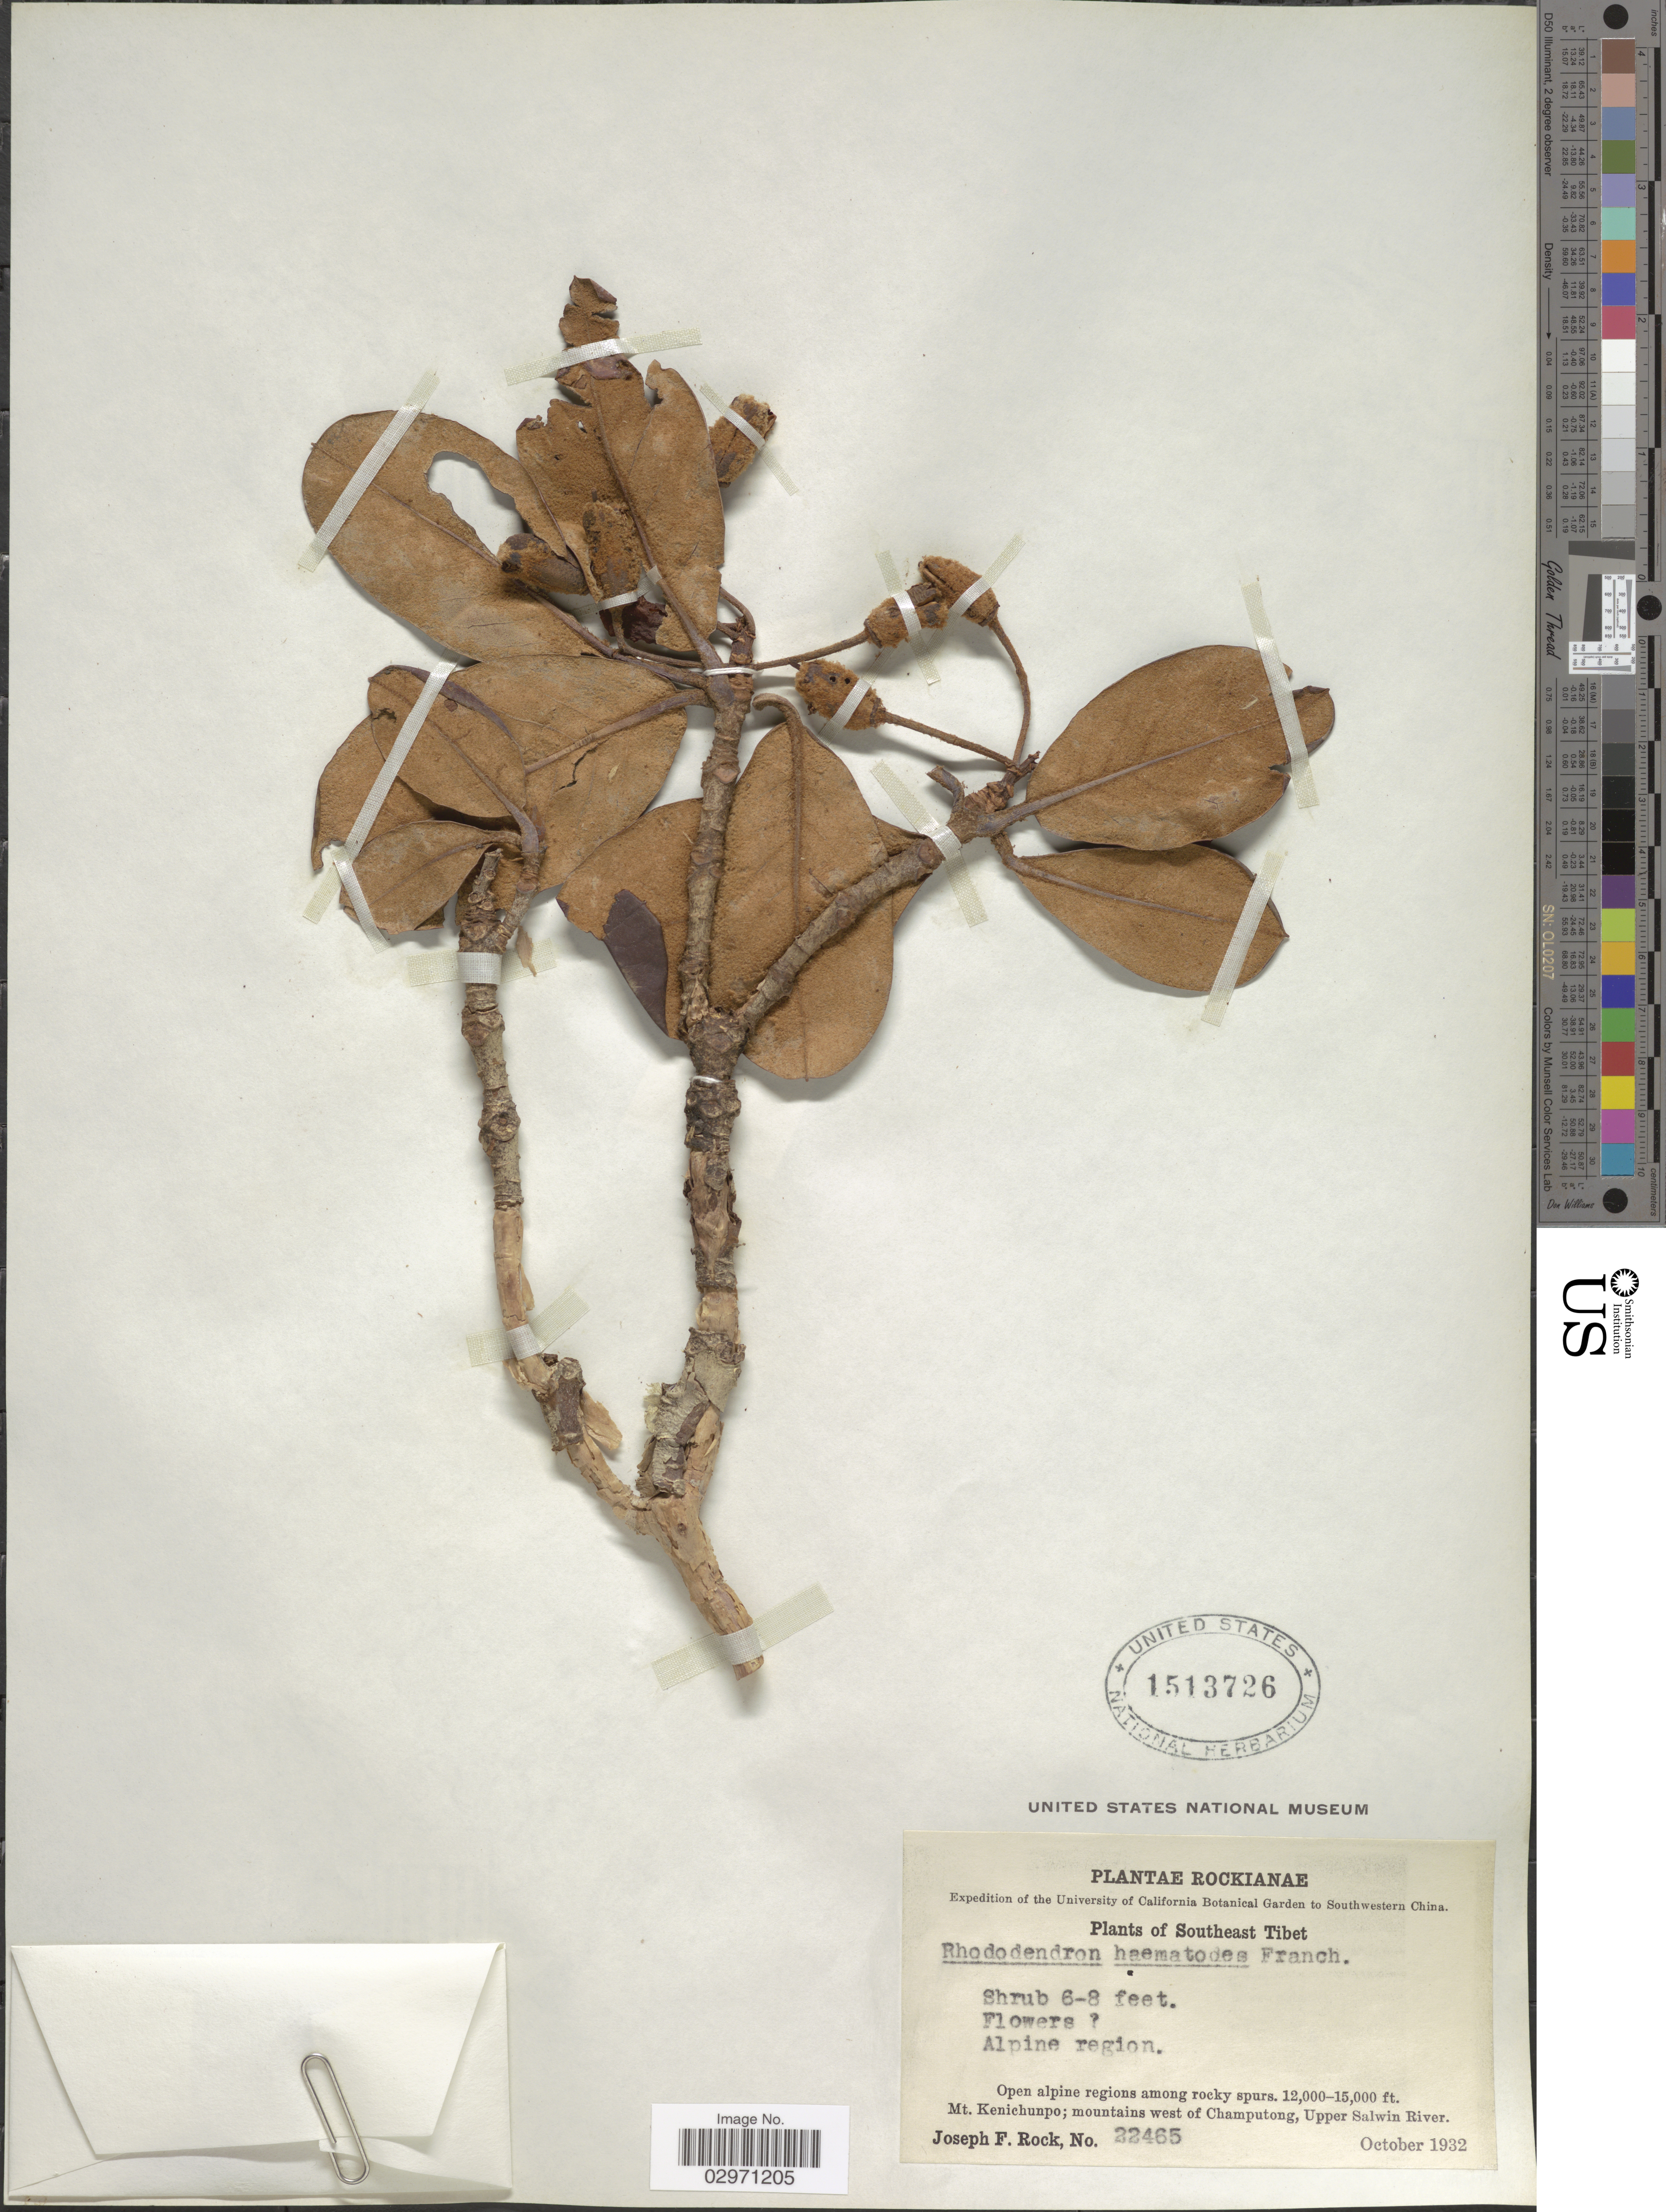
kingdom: Plantae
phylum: Tracheophyta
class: Magnoliopsida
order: Ericales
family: Ericaceae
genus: Rhododendron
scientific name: Rhododendron haematodes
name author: Franch.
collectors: J. F. Rock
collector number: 22465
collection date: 1932-10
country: China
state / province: Xizang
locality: Southwestern China. Southeast Tibet. Alpine region. Open alpine regions among rocky spurs. Mt. Kenichunpo; mountains west of Champutong, Upper Salwin River.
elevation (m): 3658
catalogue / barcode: US 1513726